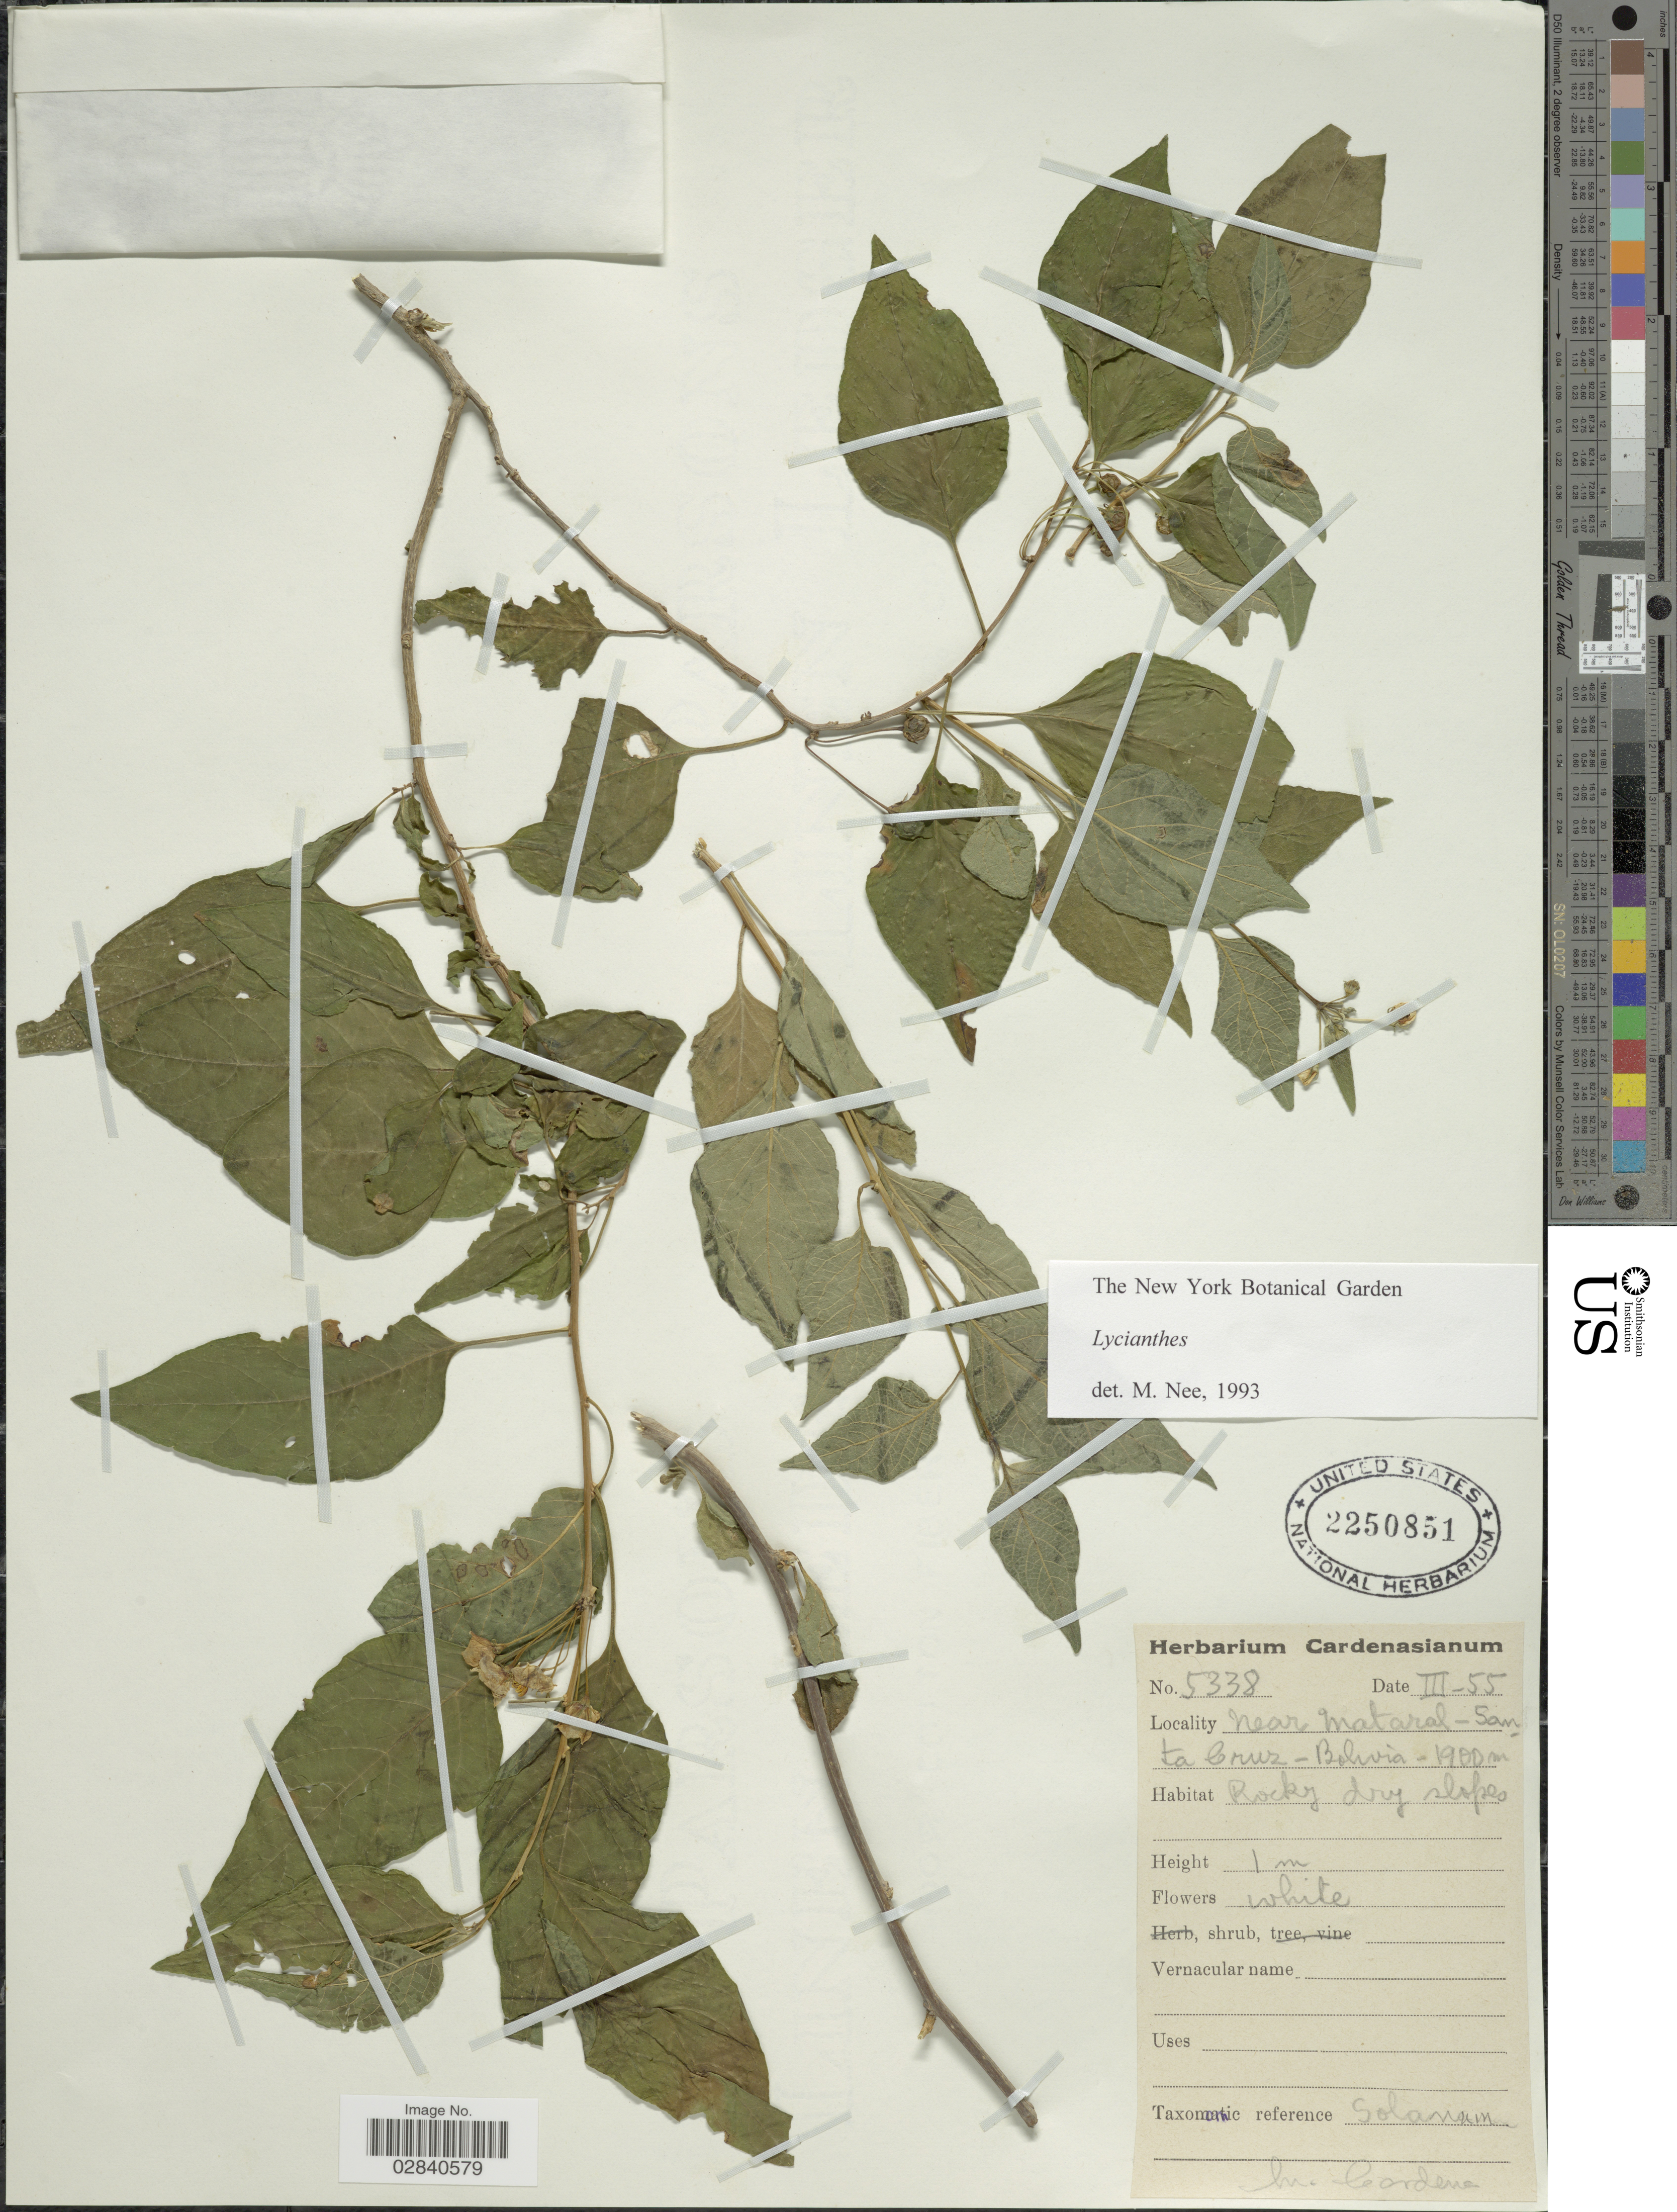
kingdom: Plantae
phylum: Tracheophyta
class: Magnoliopsida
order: Solanales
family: Solanaceae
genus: Lycianthes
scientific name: Lycianthes sp.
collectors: M. Cárdenas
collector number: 5338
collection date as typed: Transcribed d/m/y: /3/55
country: Bolivia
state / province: Santa Cruz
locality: Near Mataral - Santa Cruz.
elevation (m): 1900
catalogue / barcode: US 2250851